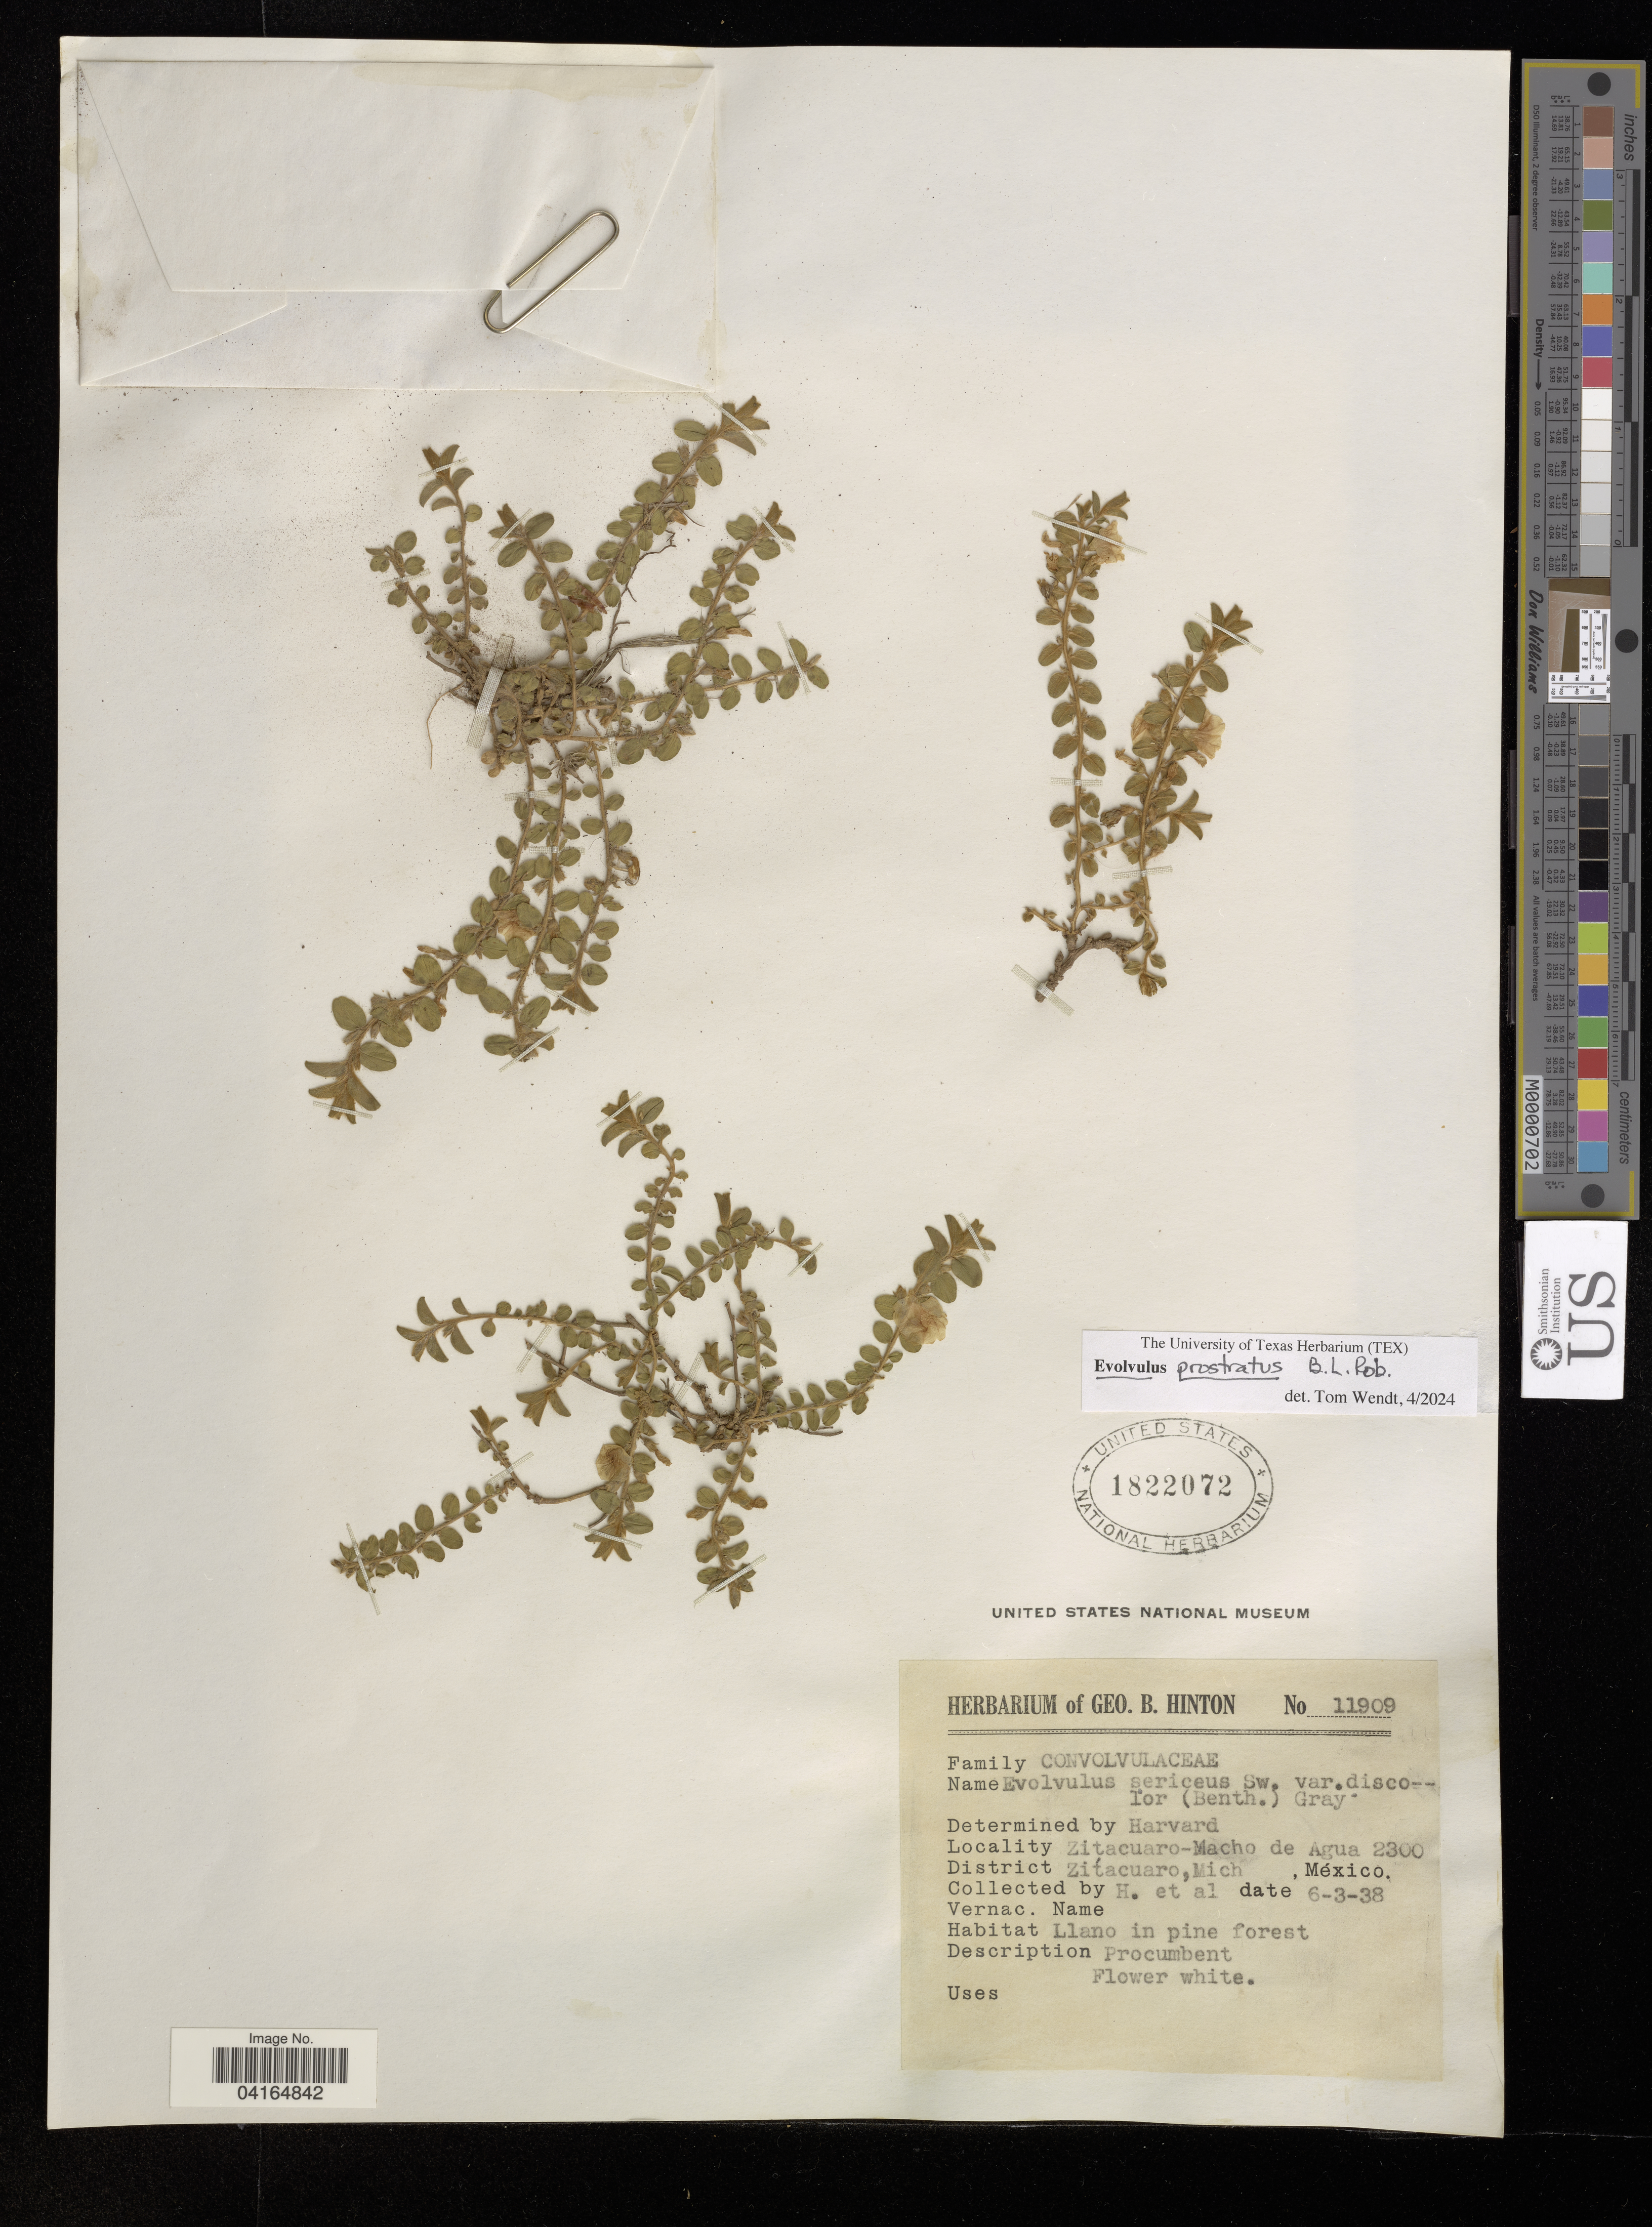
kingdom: Plantae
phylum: Tracheophyta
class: Magnoliopsida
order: Solanales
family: Convolvulaceae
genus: Evolvulus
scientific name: Evolvulus prostratus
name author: B.L. Rob.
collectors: G. B. Hinton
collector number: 11909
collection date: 1938-03-06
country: Mexico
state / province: Michoacán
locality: Zitacuaro-Macho de Agua 2300. District Zitacuaro.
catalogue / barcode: US 1822072